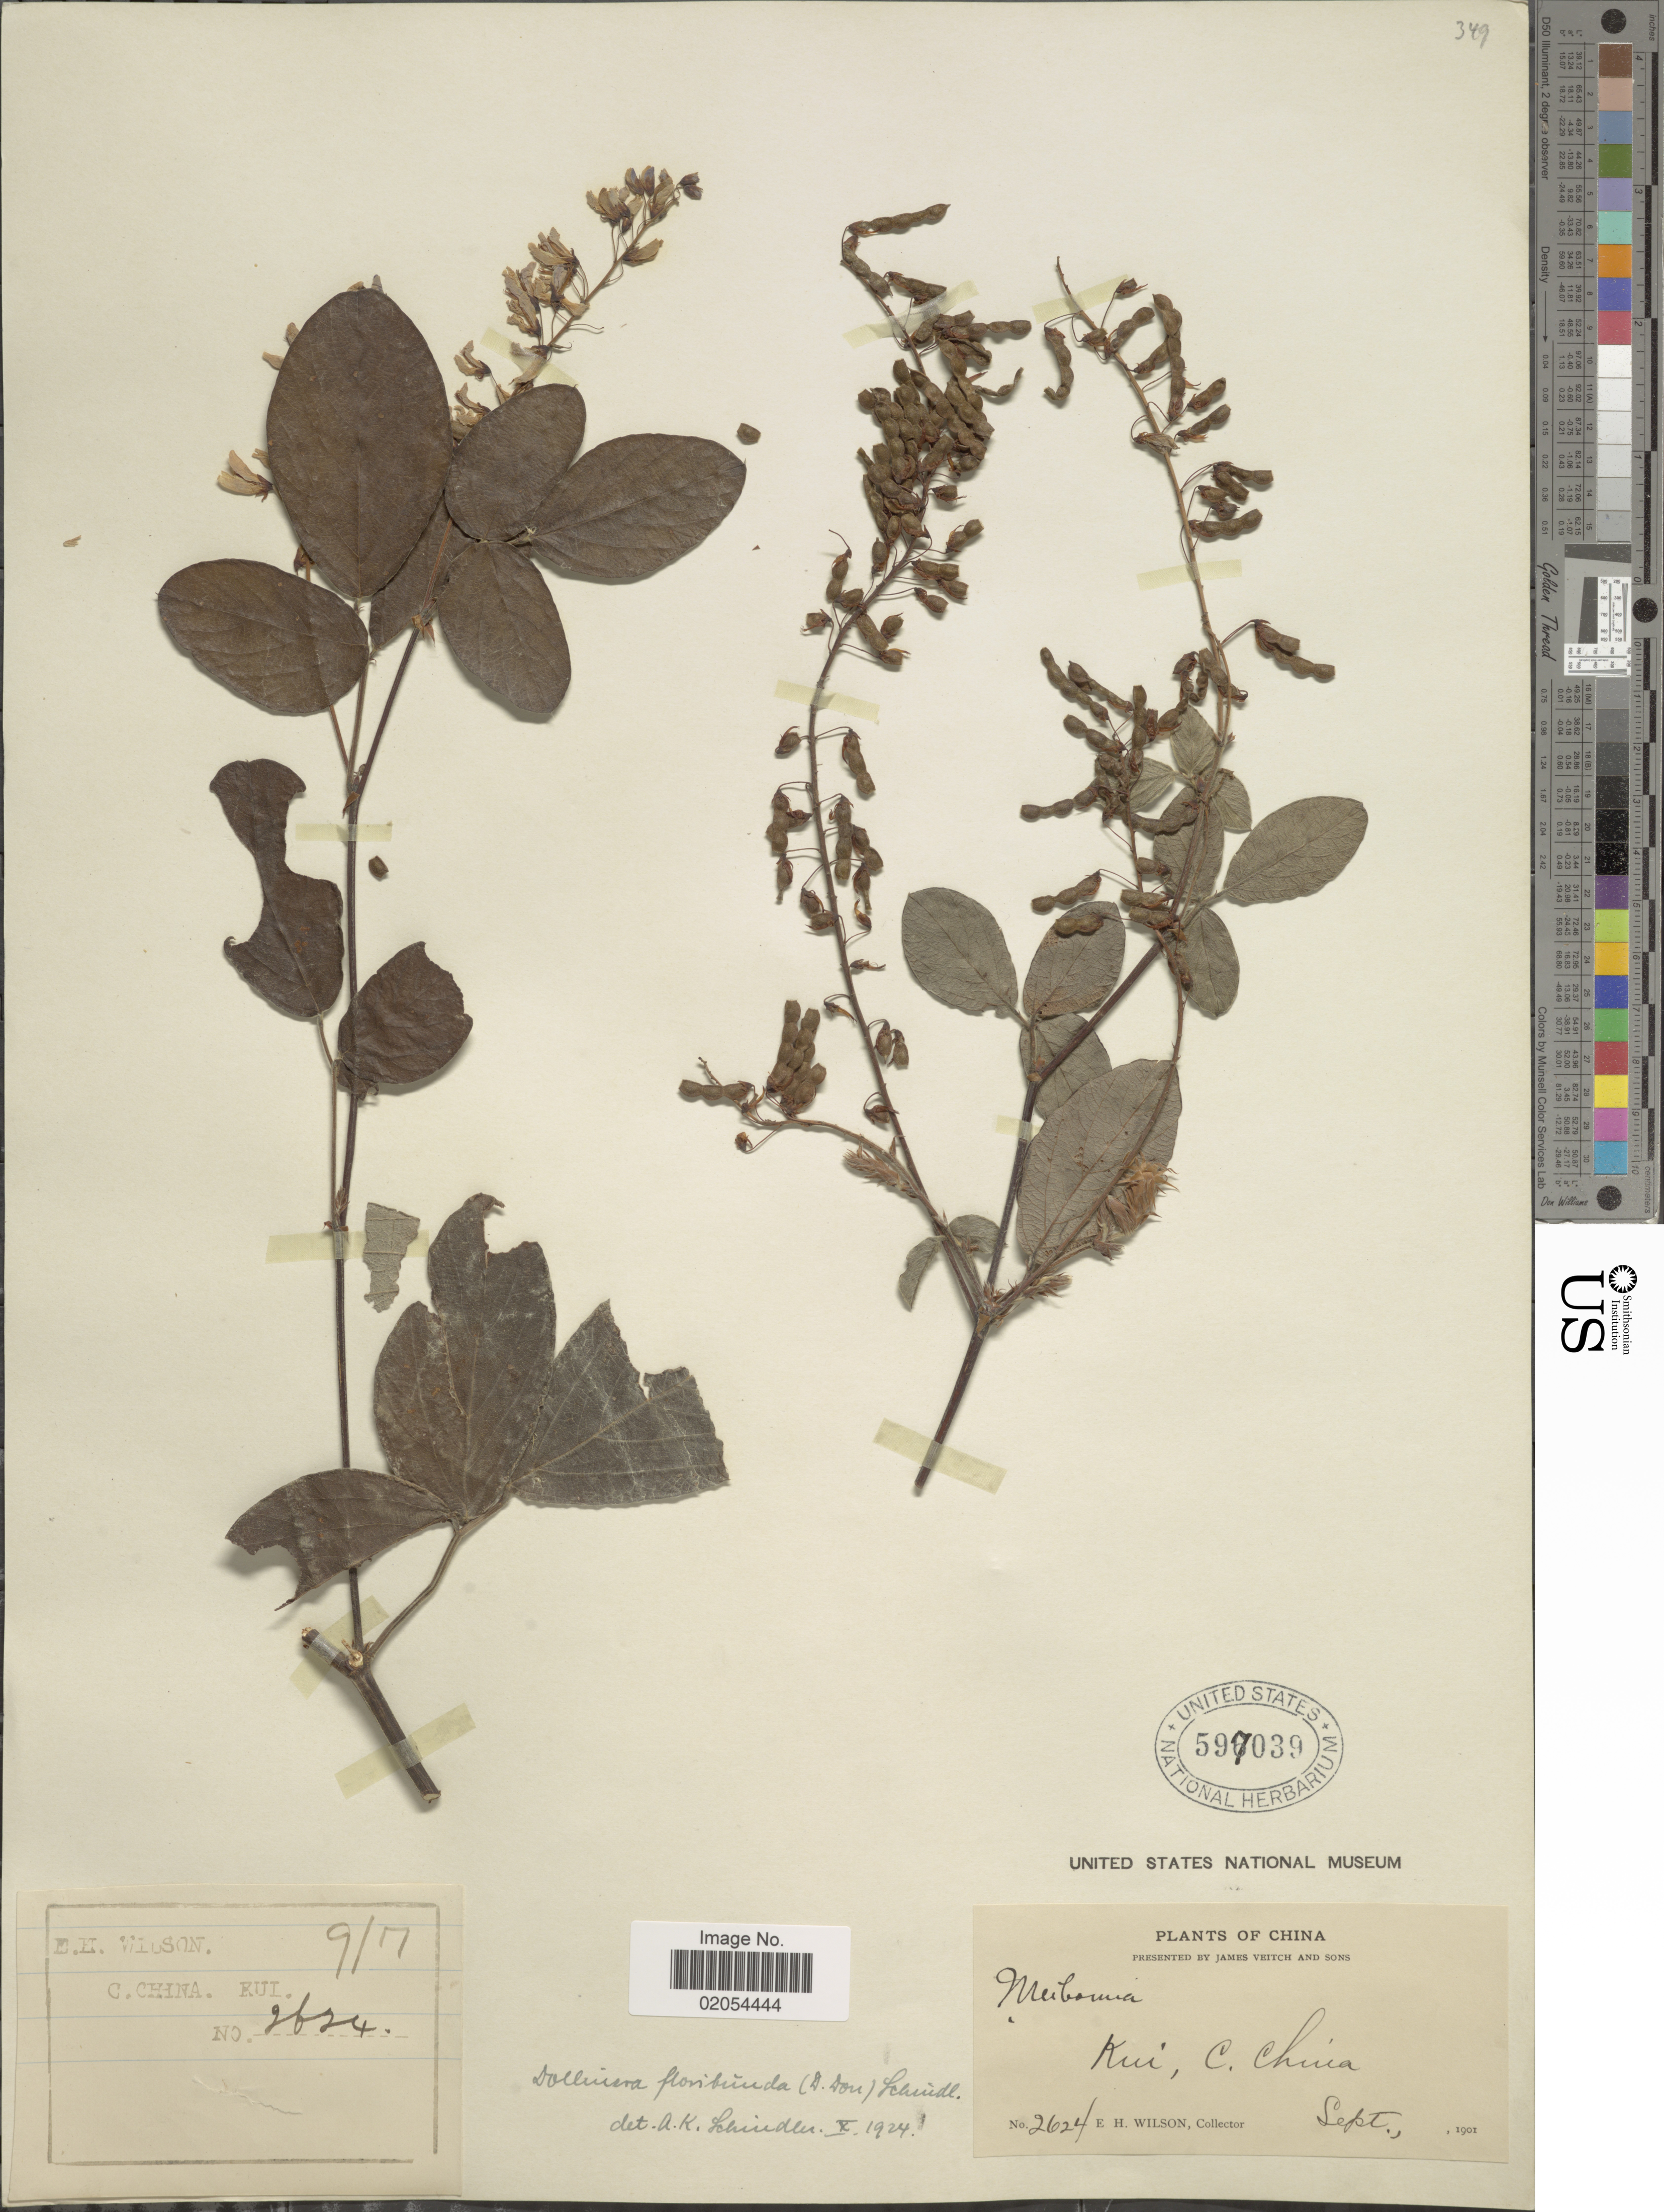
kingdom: Plantae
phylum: Tracheophyta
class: Magnoliopsida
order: Fabales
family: Fabaceae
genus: Ototropis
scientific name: Ototropis multiflora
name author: (DC.) H. Ohashi & K. Ohashi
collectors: A. Henry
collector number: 2624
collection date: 1901-09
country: China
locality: Kui, C. China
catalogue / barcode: US 597039